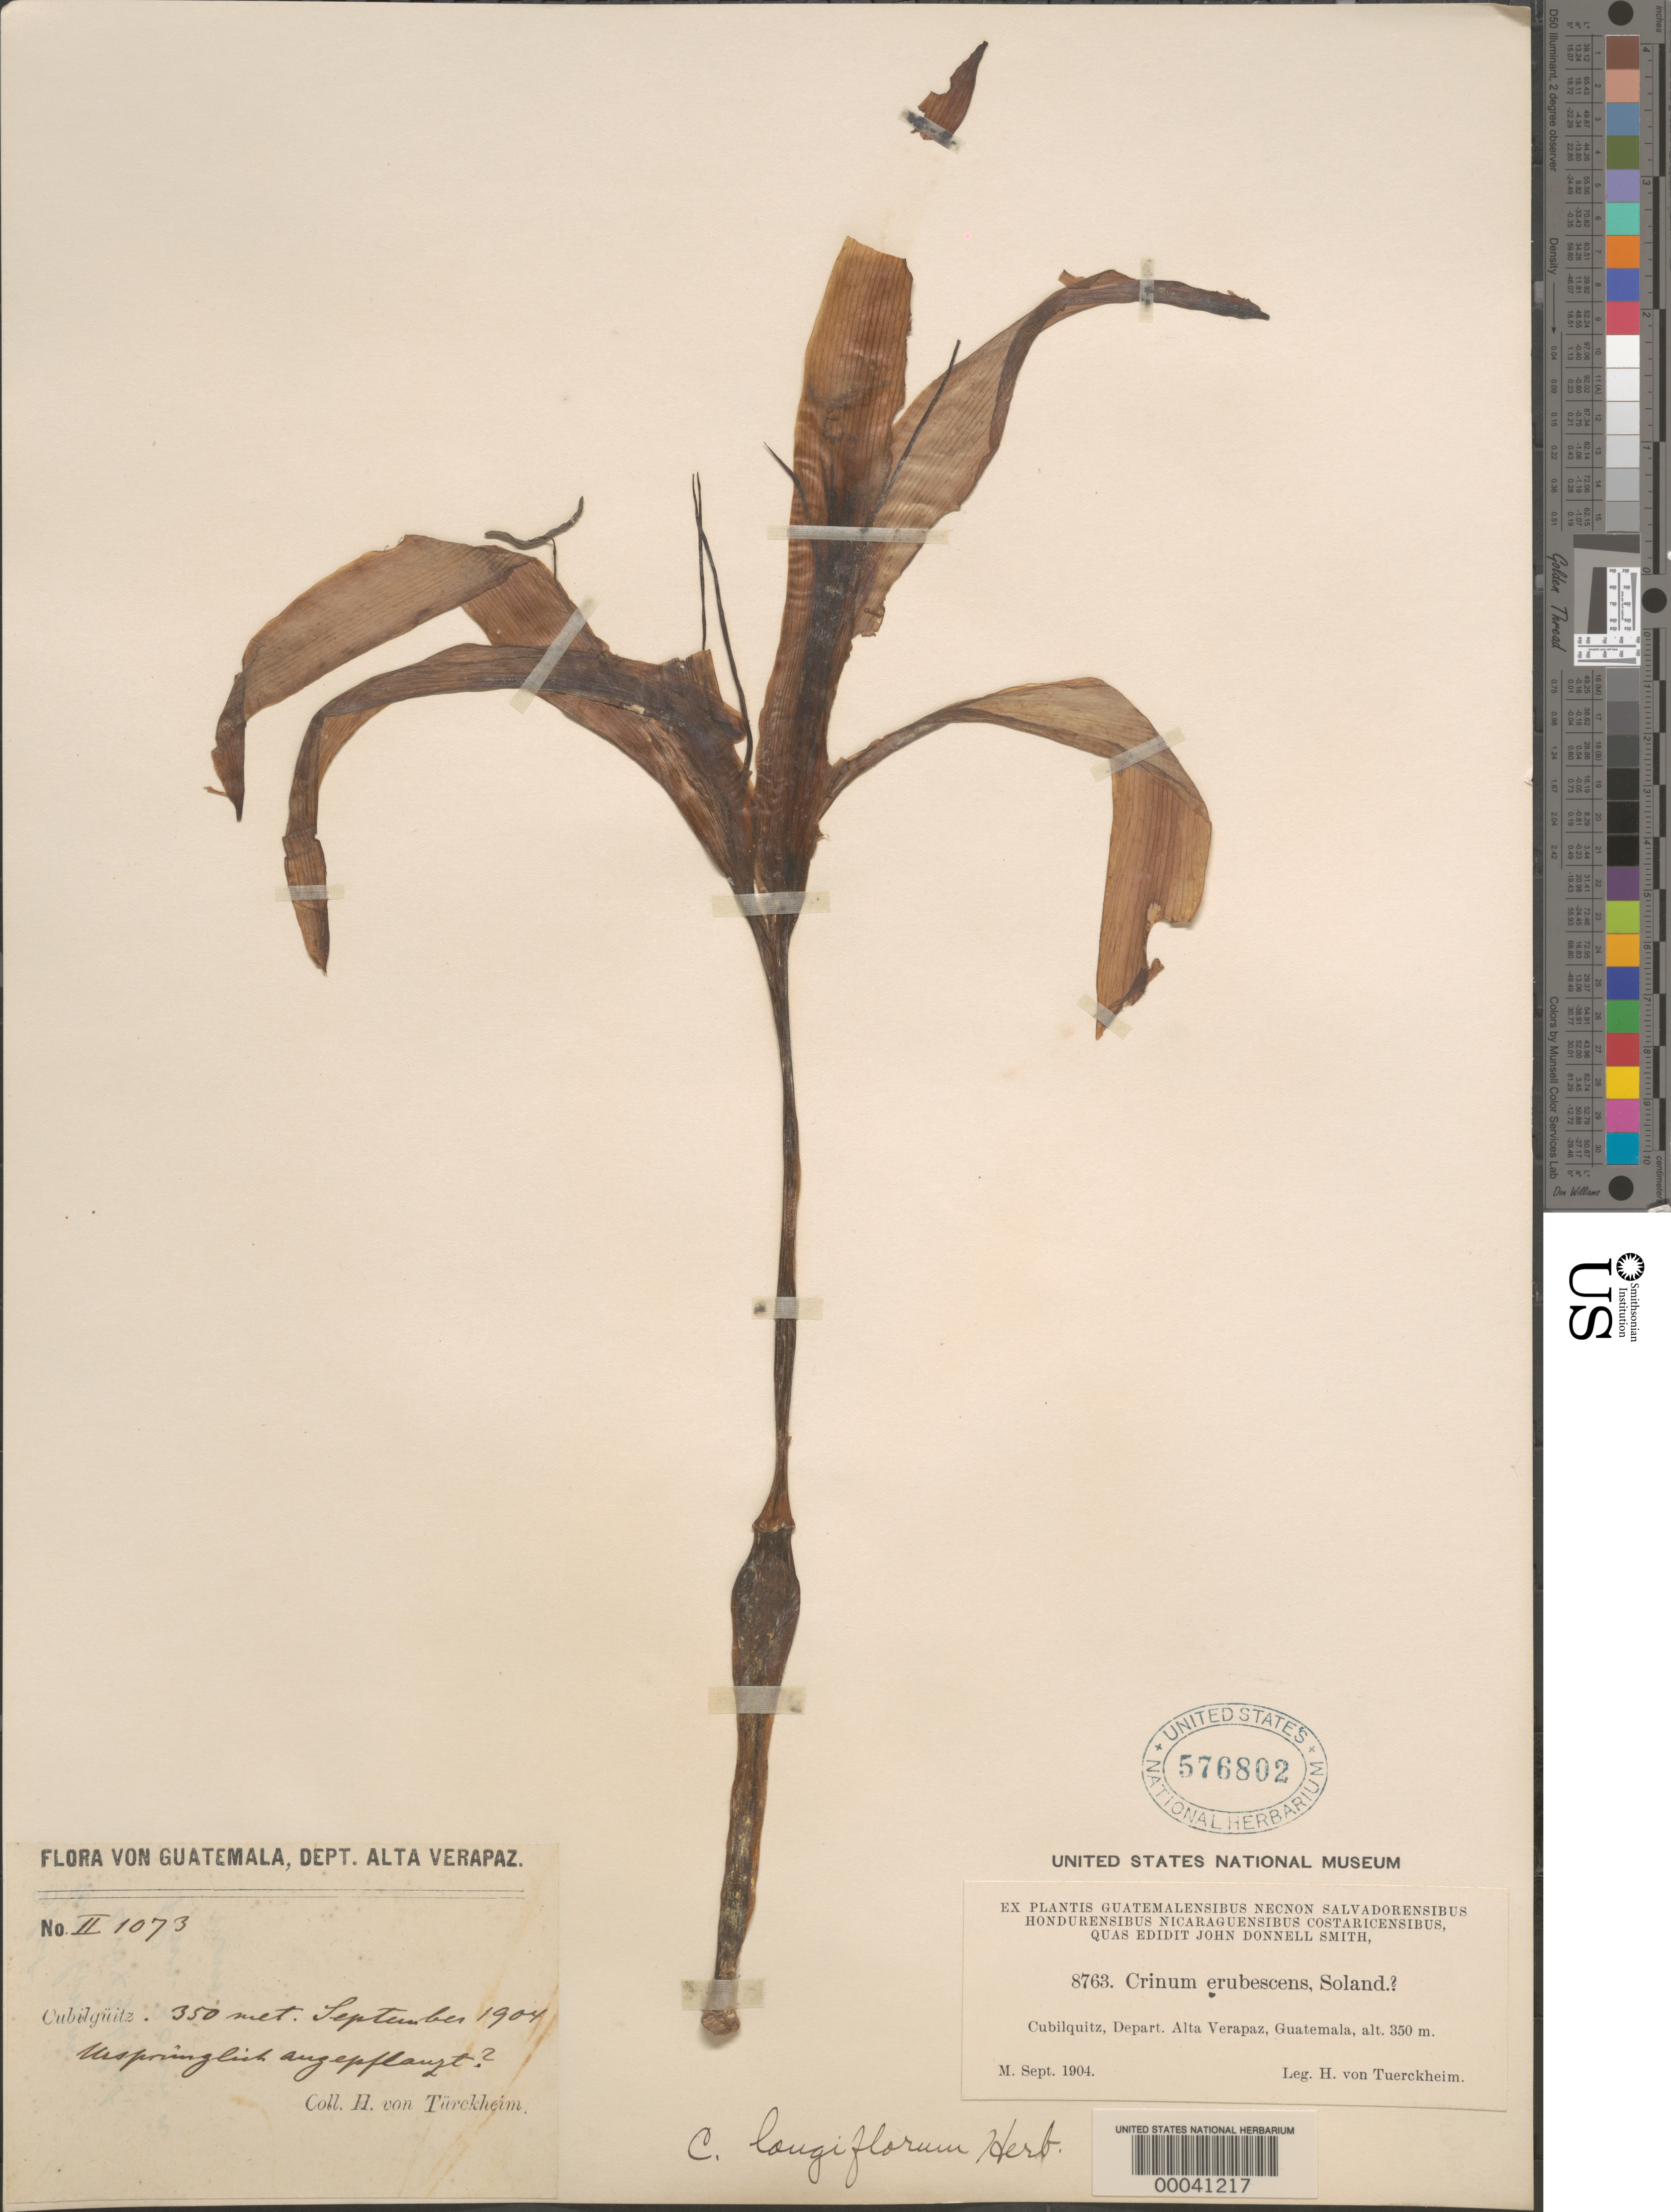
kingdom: Plantae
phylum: Tracheophyta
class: Liliopsida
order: Asparagales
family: Amaryllidaceae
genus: Crinum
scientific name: Crinum longiflorum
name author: Herb.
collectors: H. von Türckheim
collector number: Ii 1073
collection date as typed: Sep 1904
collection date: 1904-09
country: Guatemala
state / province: Alta Verapaz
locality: Cubilquitz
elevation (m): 350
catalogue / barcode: US 576802